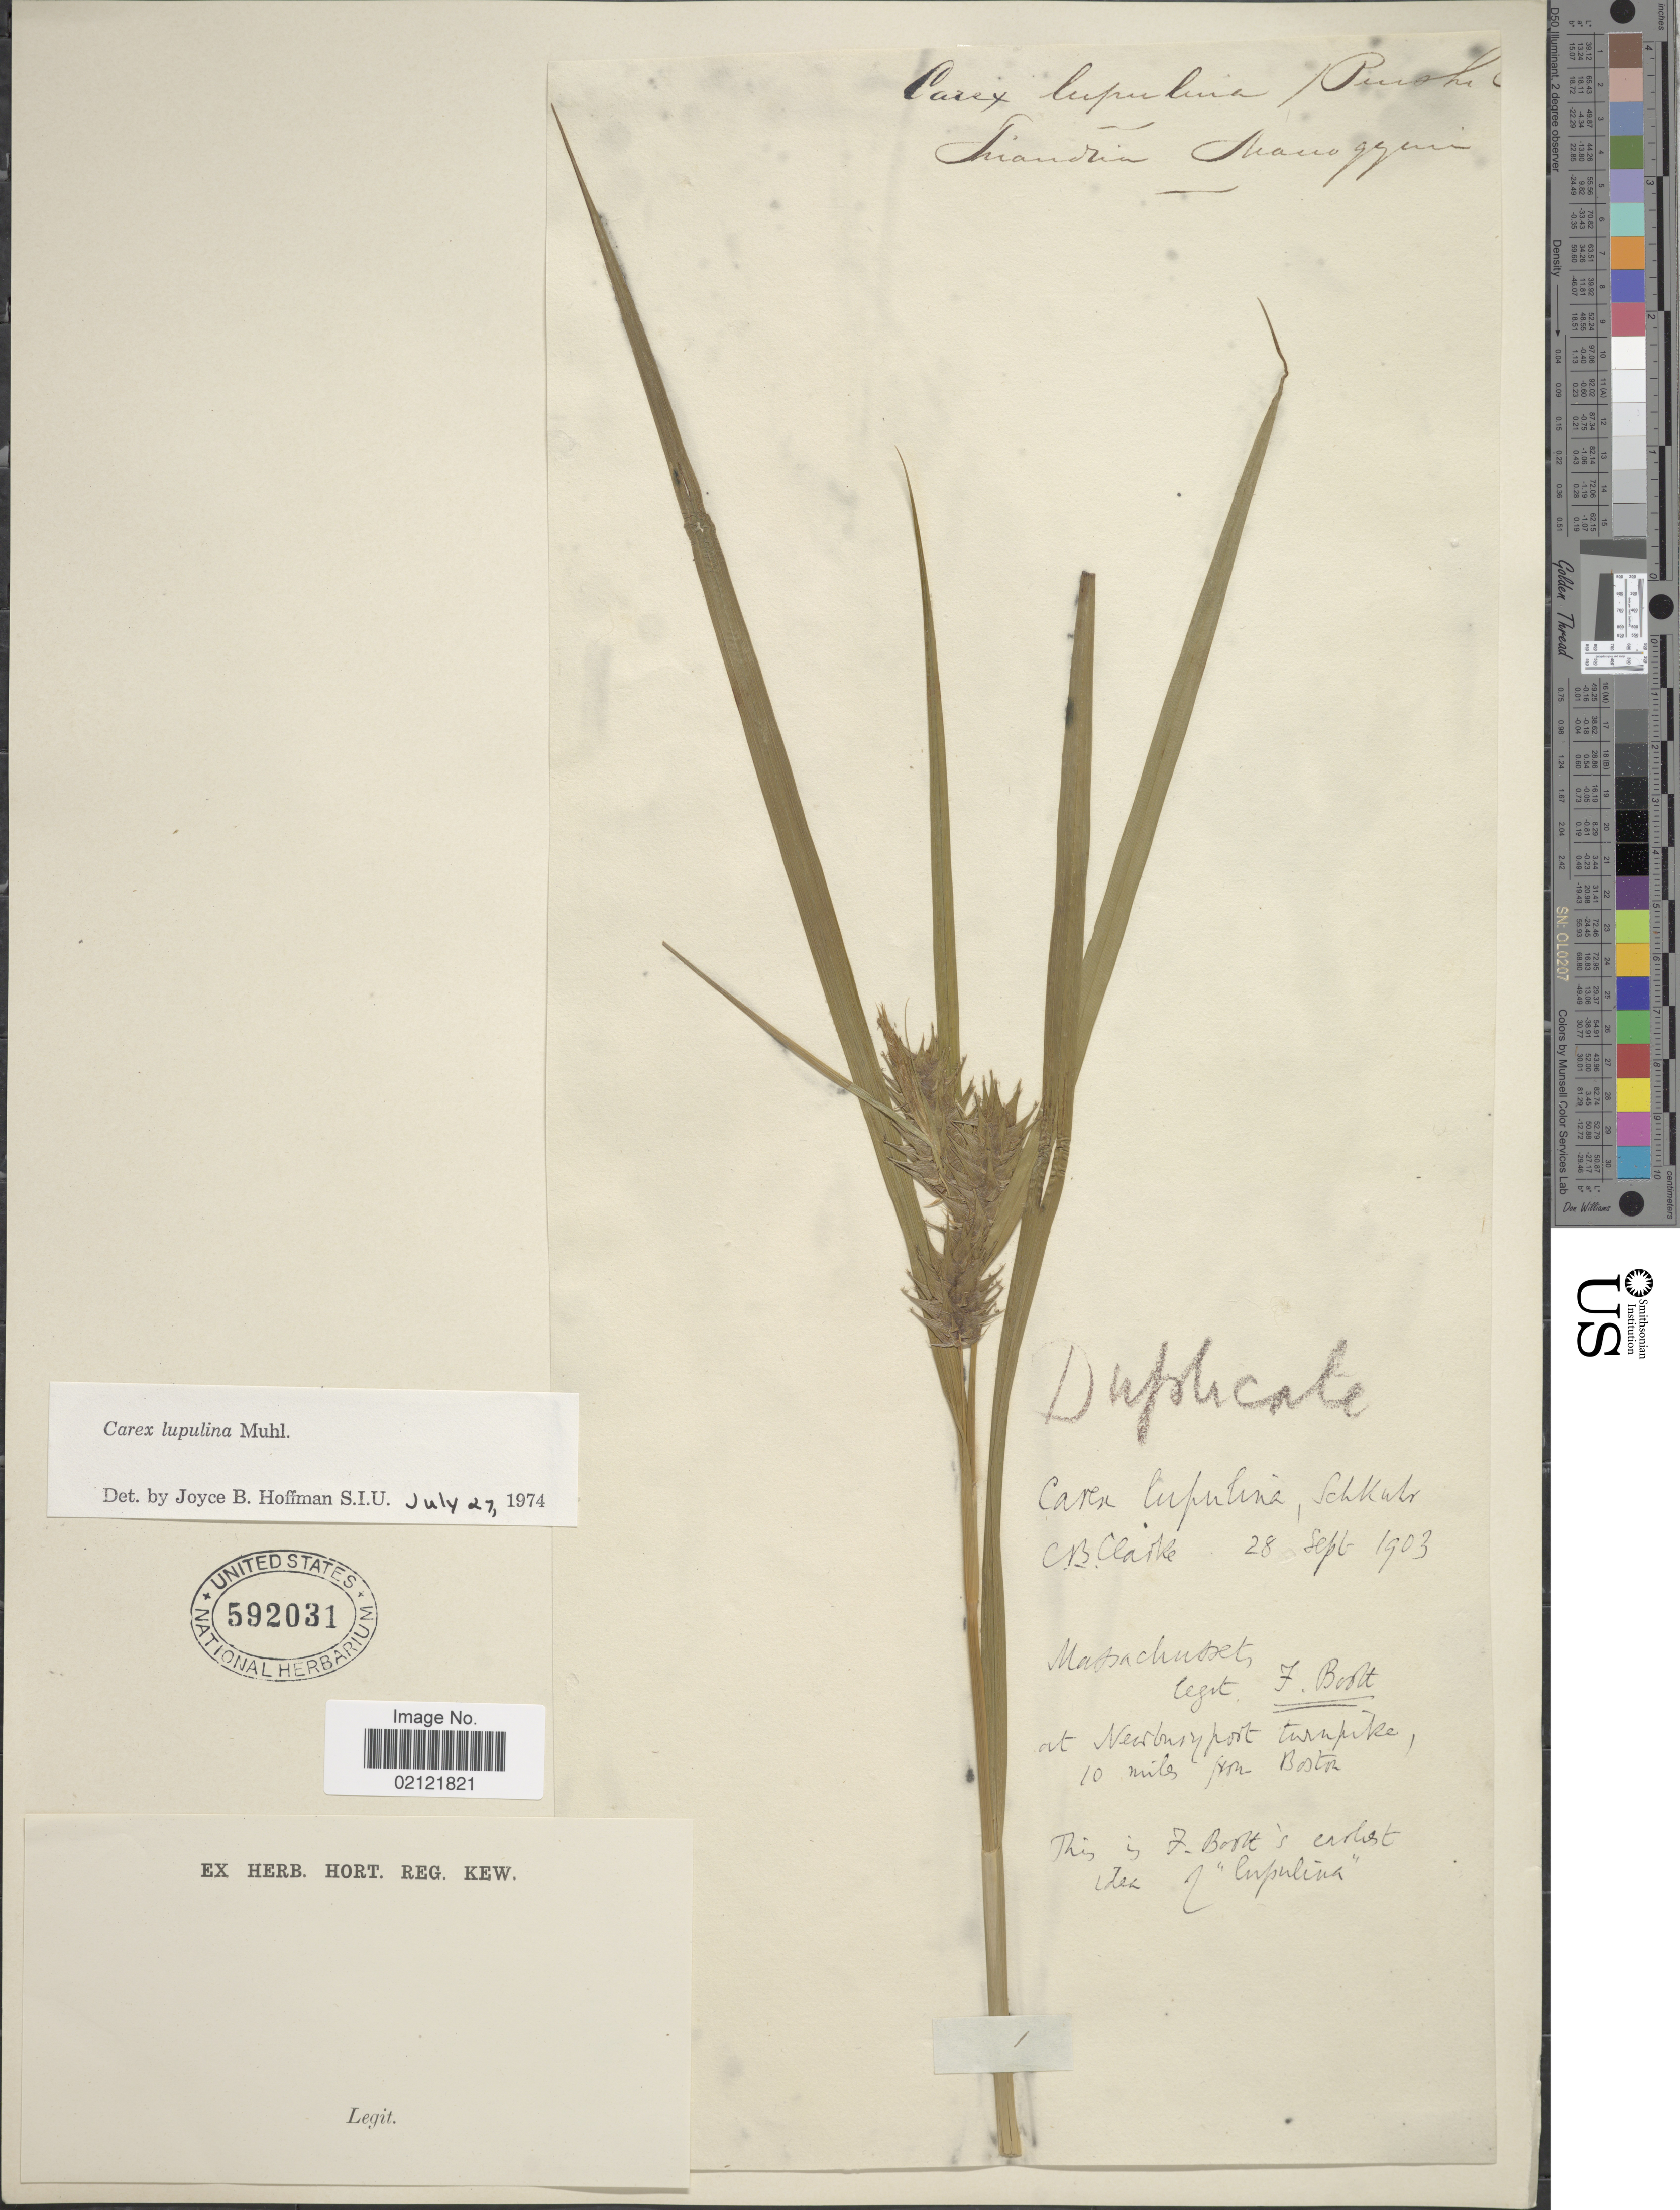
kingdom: Plantae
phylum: Tracheophyta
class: Liliopsida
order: Poales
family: Cyperaceae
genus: Carex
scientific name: Carex lupulina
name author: Muhl. ex Willd.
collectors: F. M. B. Boott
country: United States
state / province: Massachusetts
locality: At Newburyport turnpike, 10 miles from Boston.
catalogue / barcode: US 592031